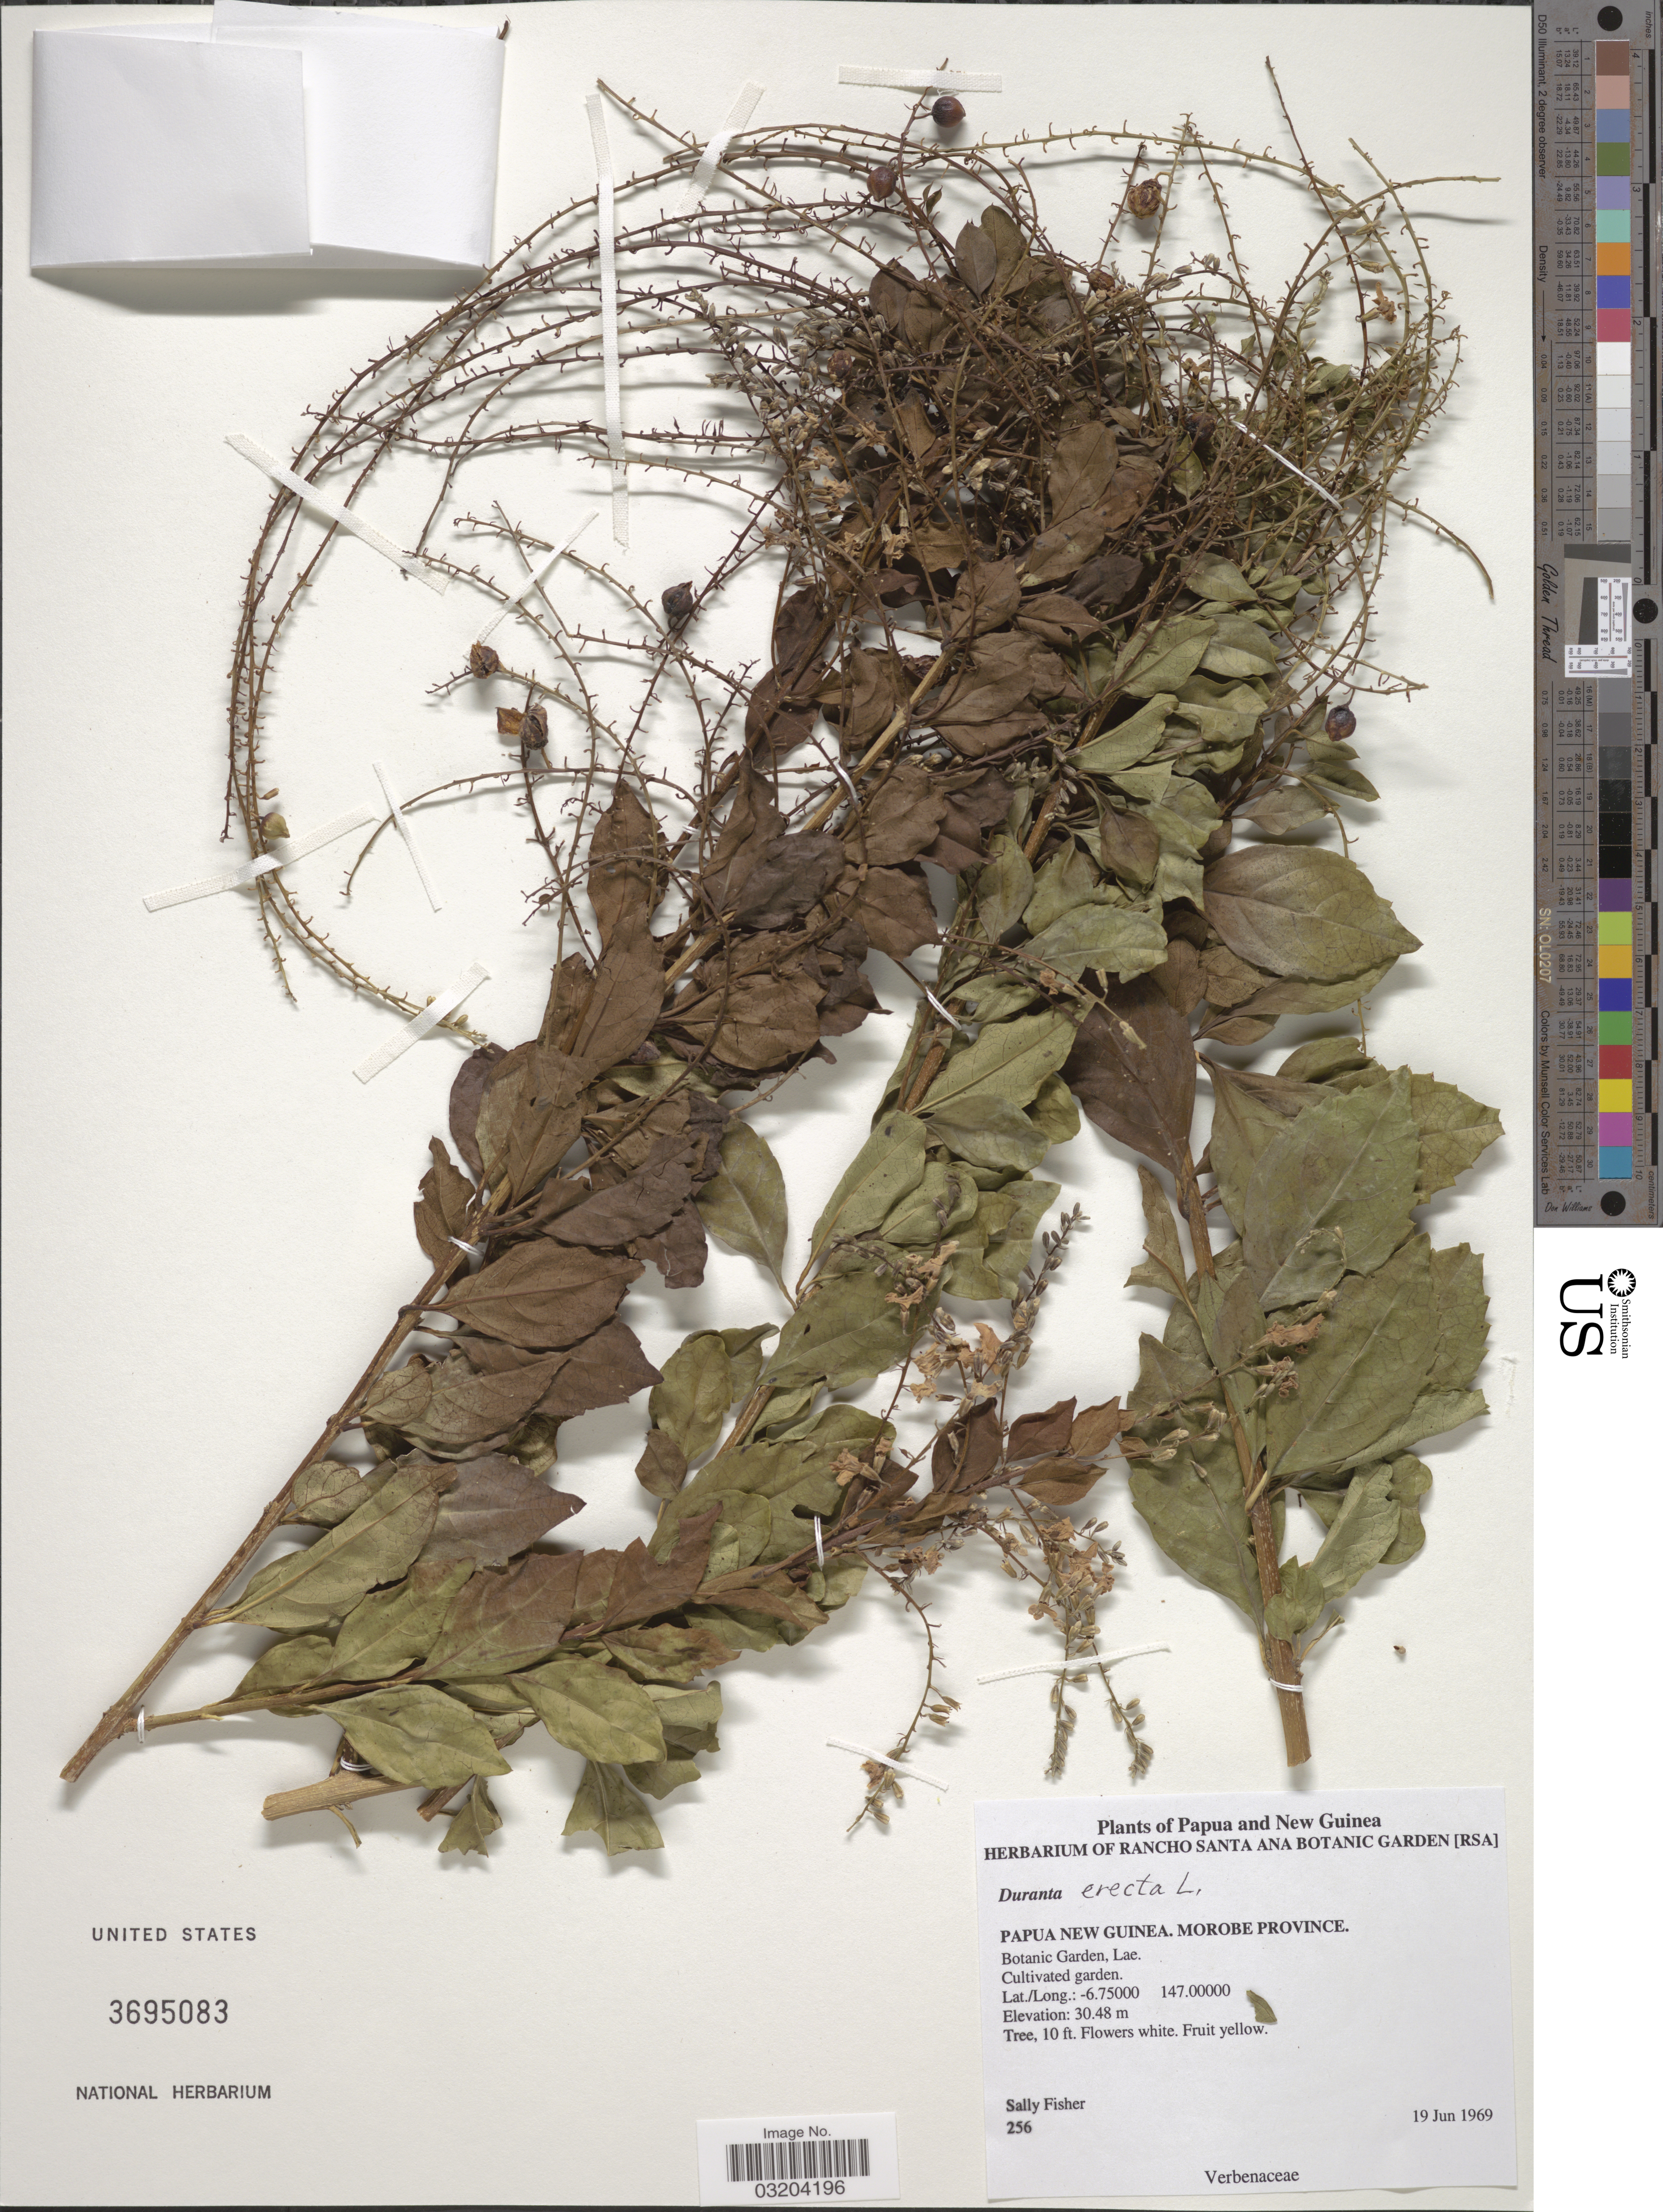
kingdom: Plantae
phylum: Tracheophyta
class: Magnoliopsida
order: Lamiales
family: Verbenaceae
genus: Duranta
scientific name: Duranta erecta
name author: L.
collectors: S. Fisher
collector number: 256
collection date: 1969-06-19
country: Papua New Guinea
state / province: Morobe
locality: Botanic Garden, Lae. Cultivated garden.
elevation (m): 30.48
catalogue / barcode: US 3695083